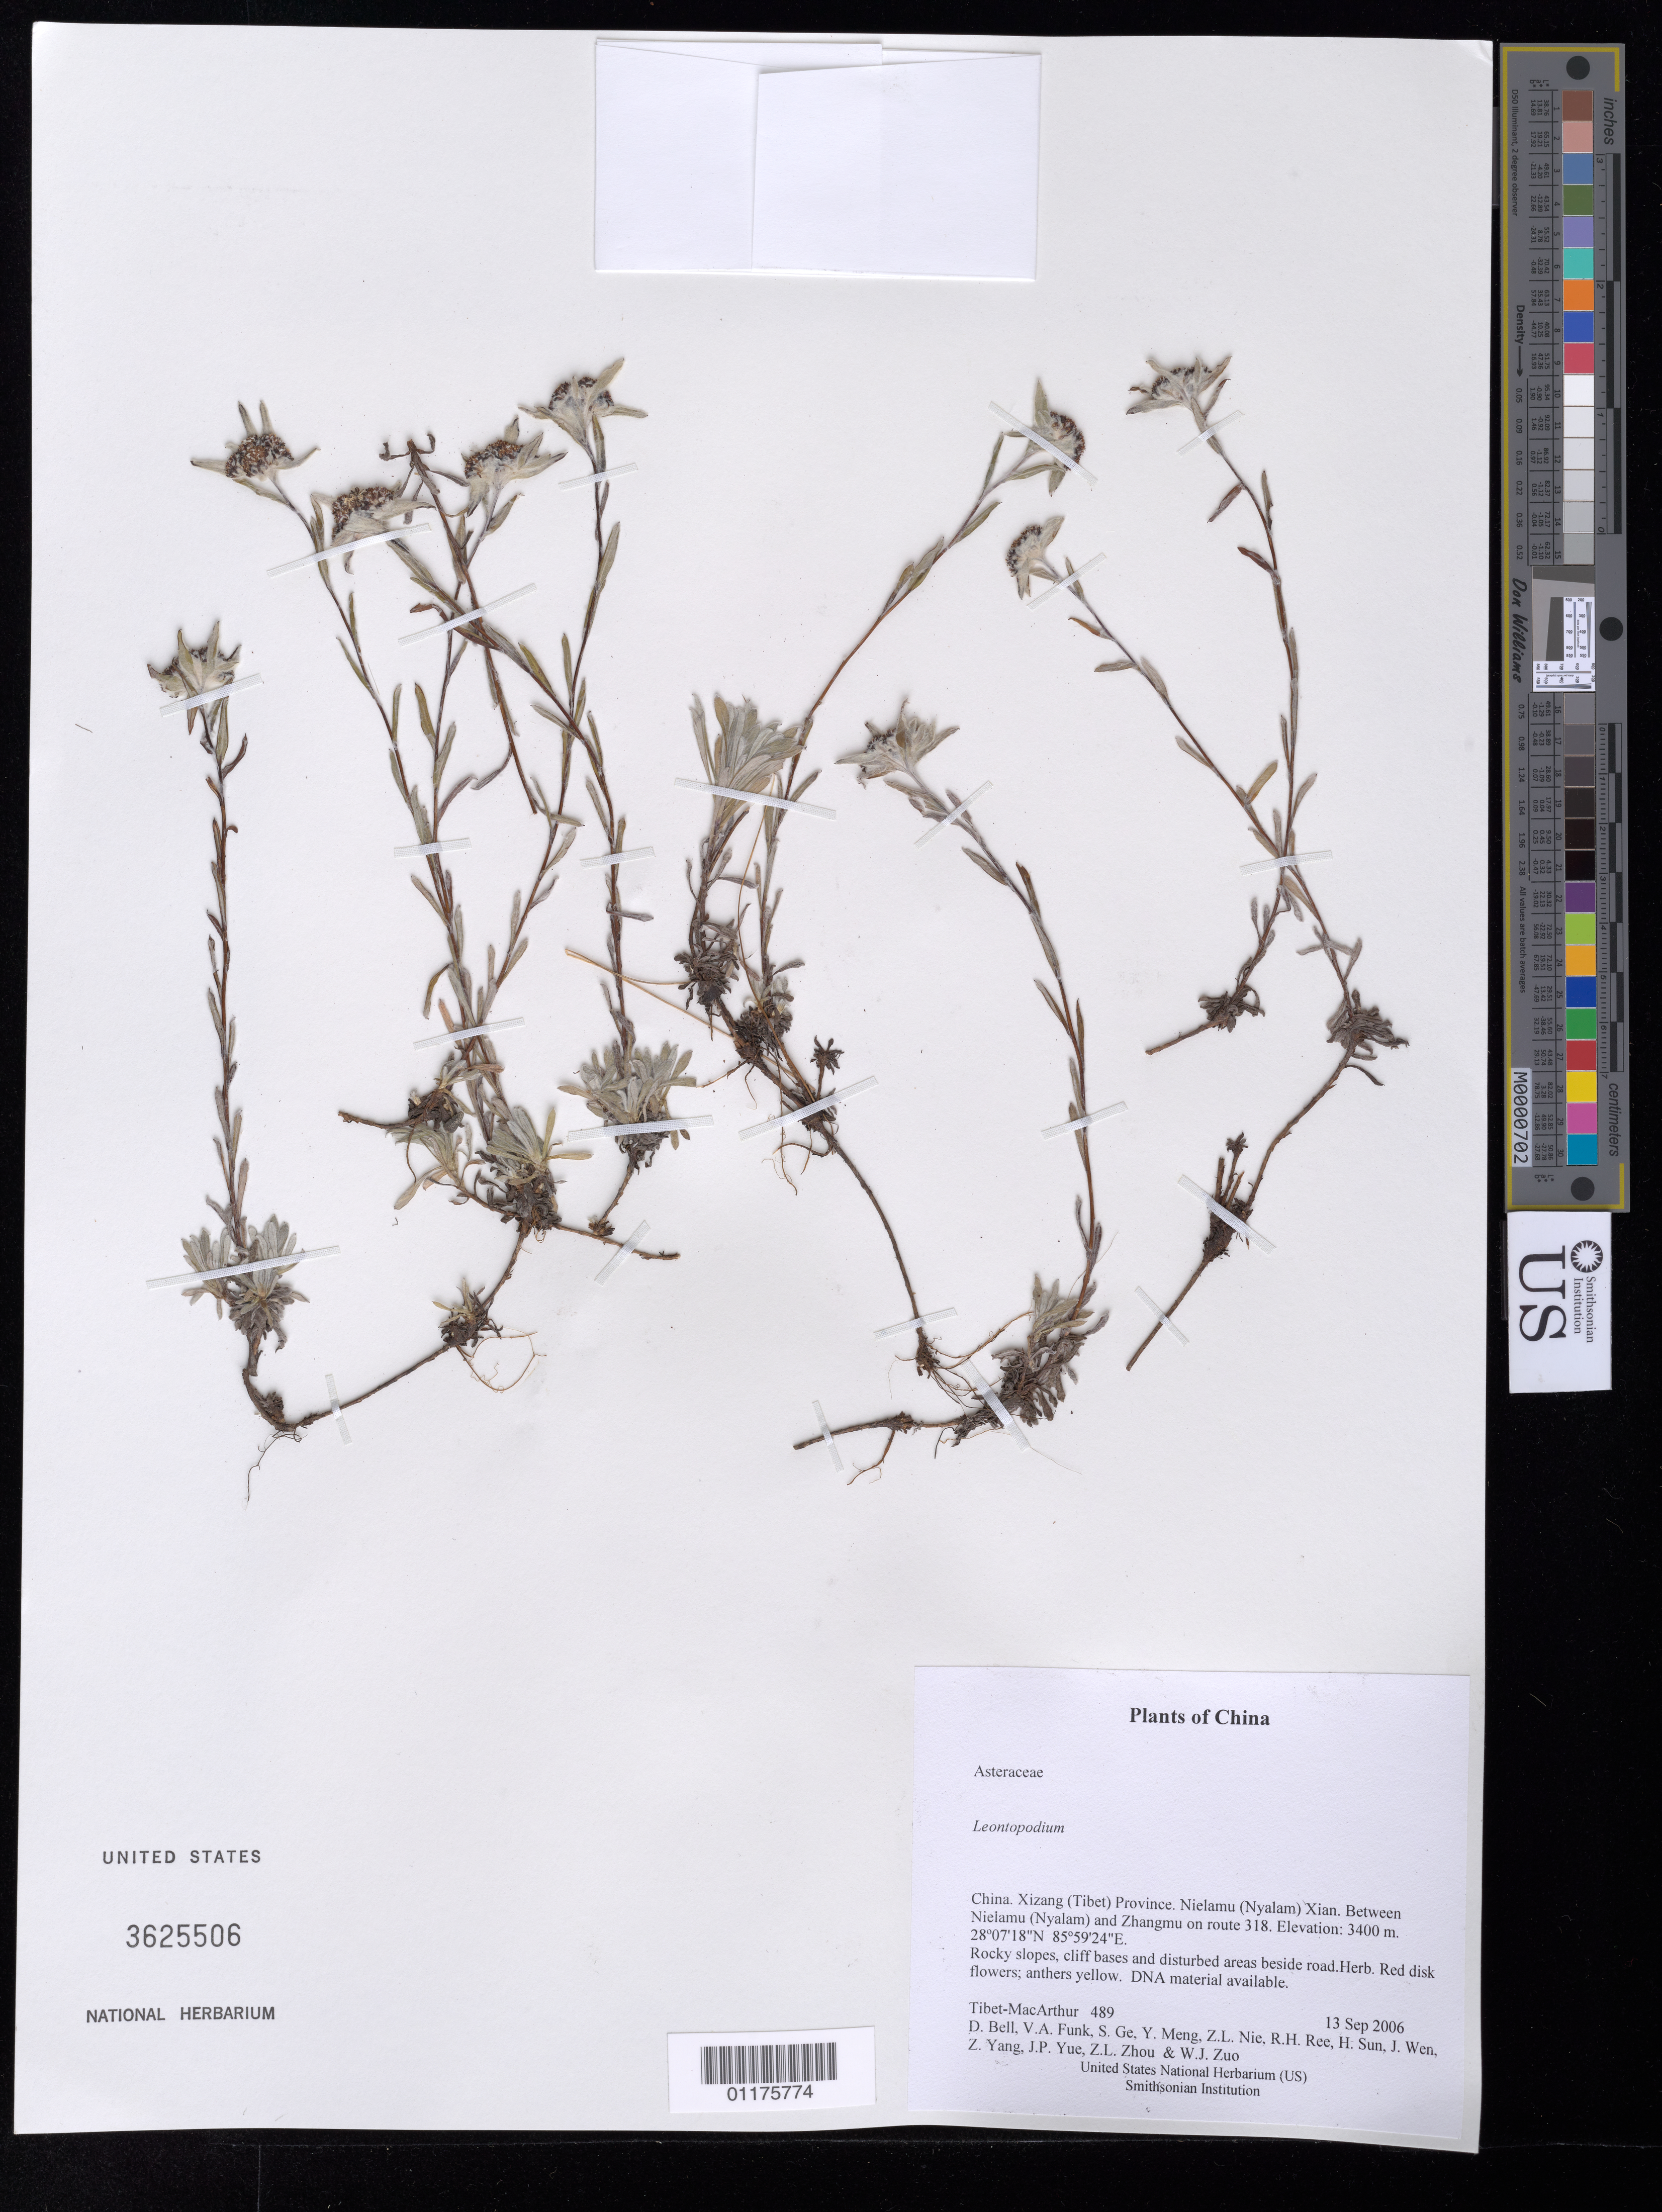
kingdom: Plantae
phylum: Tracheophyta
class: Magnoliopsida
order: Asterales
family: Asteraceae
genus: Leontopodium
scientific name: Leontopodium sp.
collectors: Tibet-MacArthur, D. A. Bell, V. Funk, S. Ge, Y. Meng, Z. Nie, R. Ree, H. Sun, J. Wen, Z. Yang, J. Yue, Z. Zhou & W. Zuo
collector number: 489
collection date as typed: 13 Sep 2006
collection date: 2006-09-13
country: China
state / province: Xizang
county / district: Nielamu (Nyalam) Xian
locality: Between Nielamu (Nyalam) and Zhangmu on route 318.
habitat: Rocky slopes, cliff bases and disturbed areas beside road.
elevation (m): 3400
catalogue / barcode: US 3625506